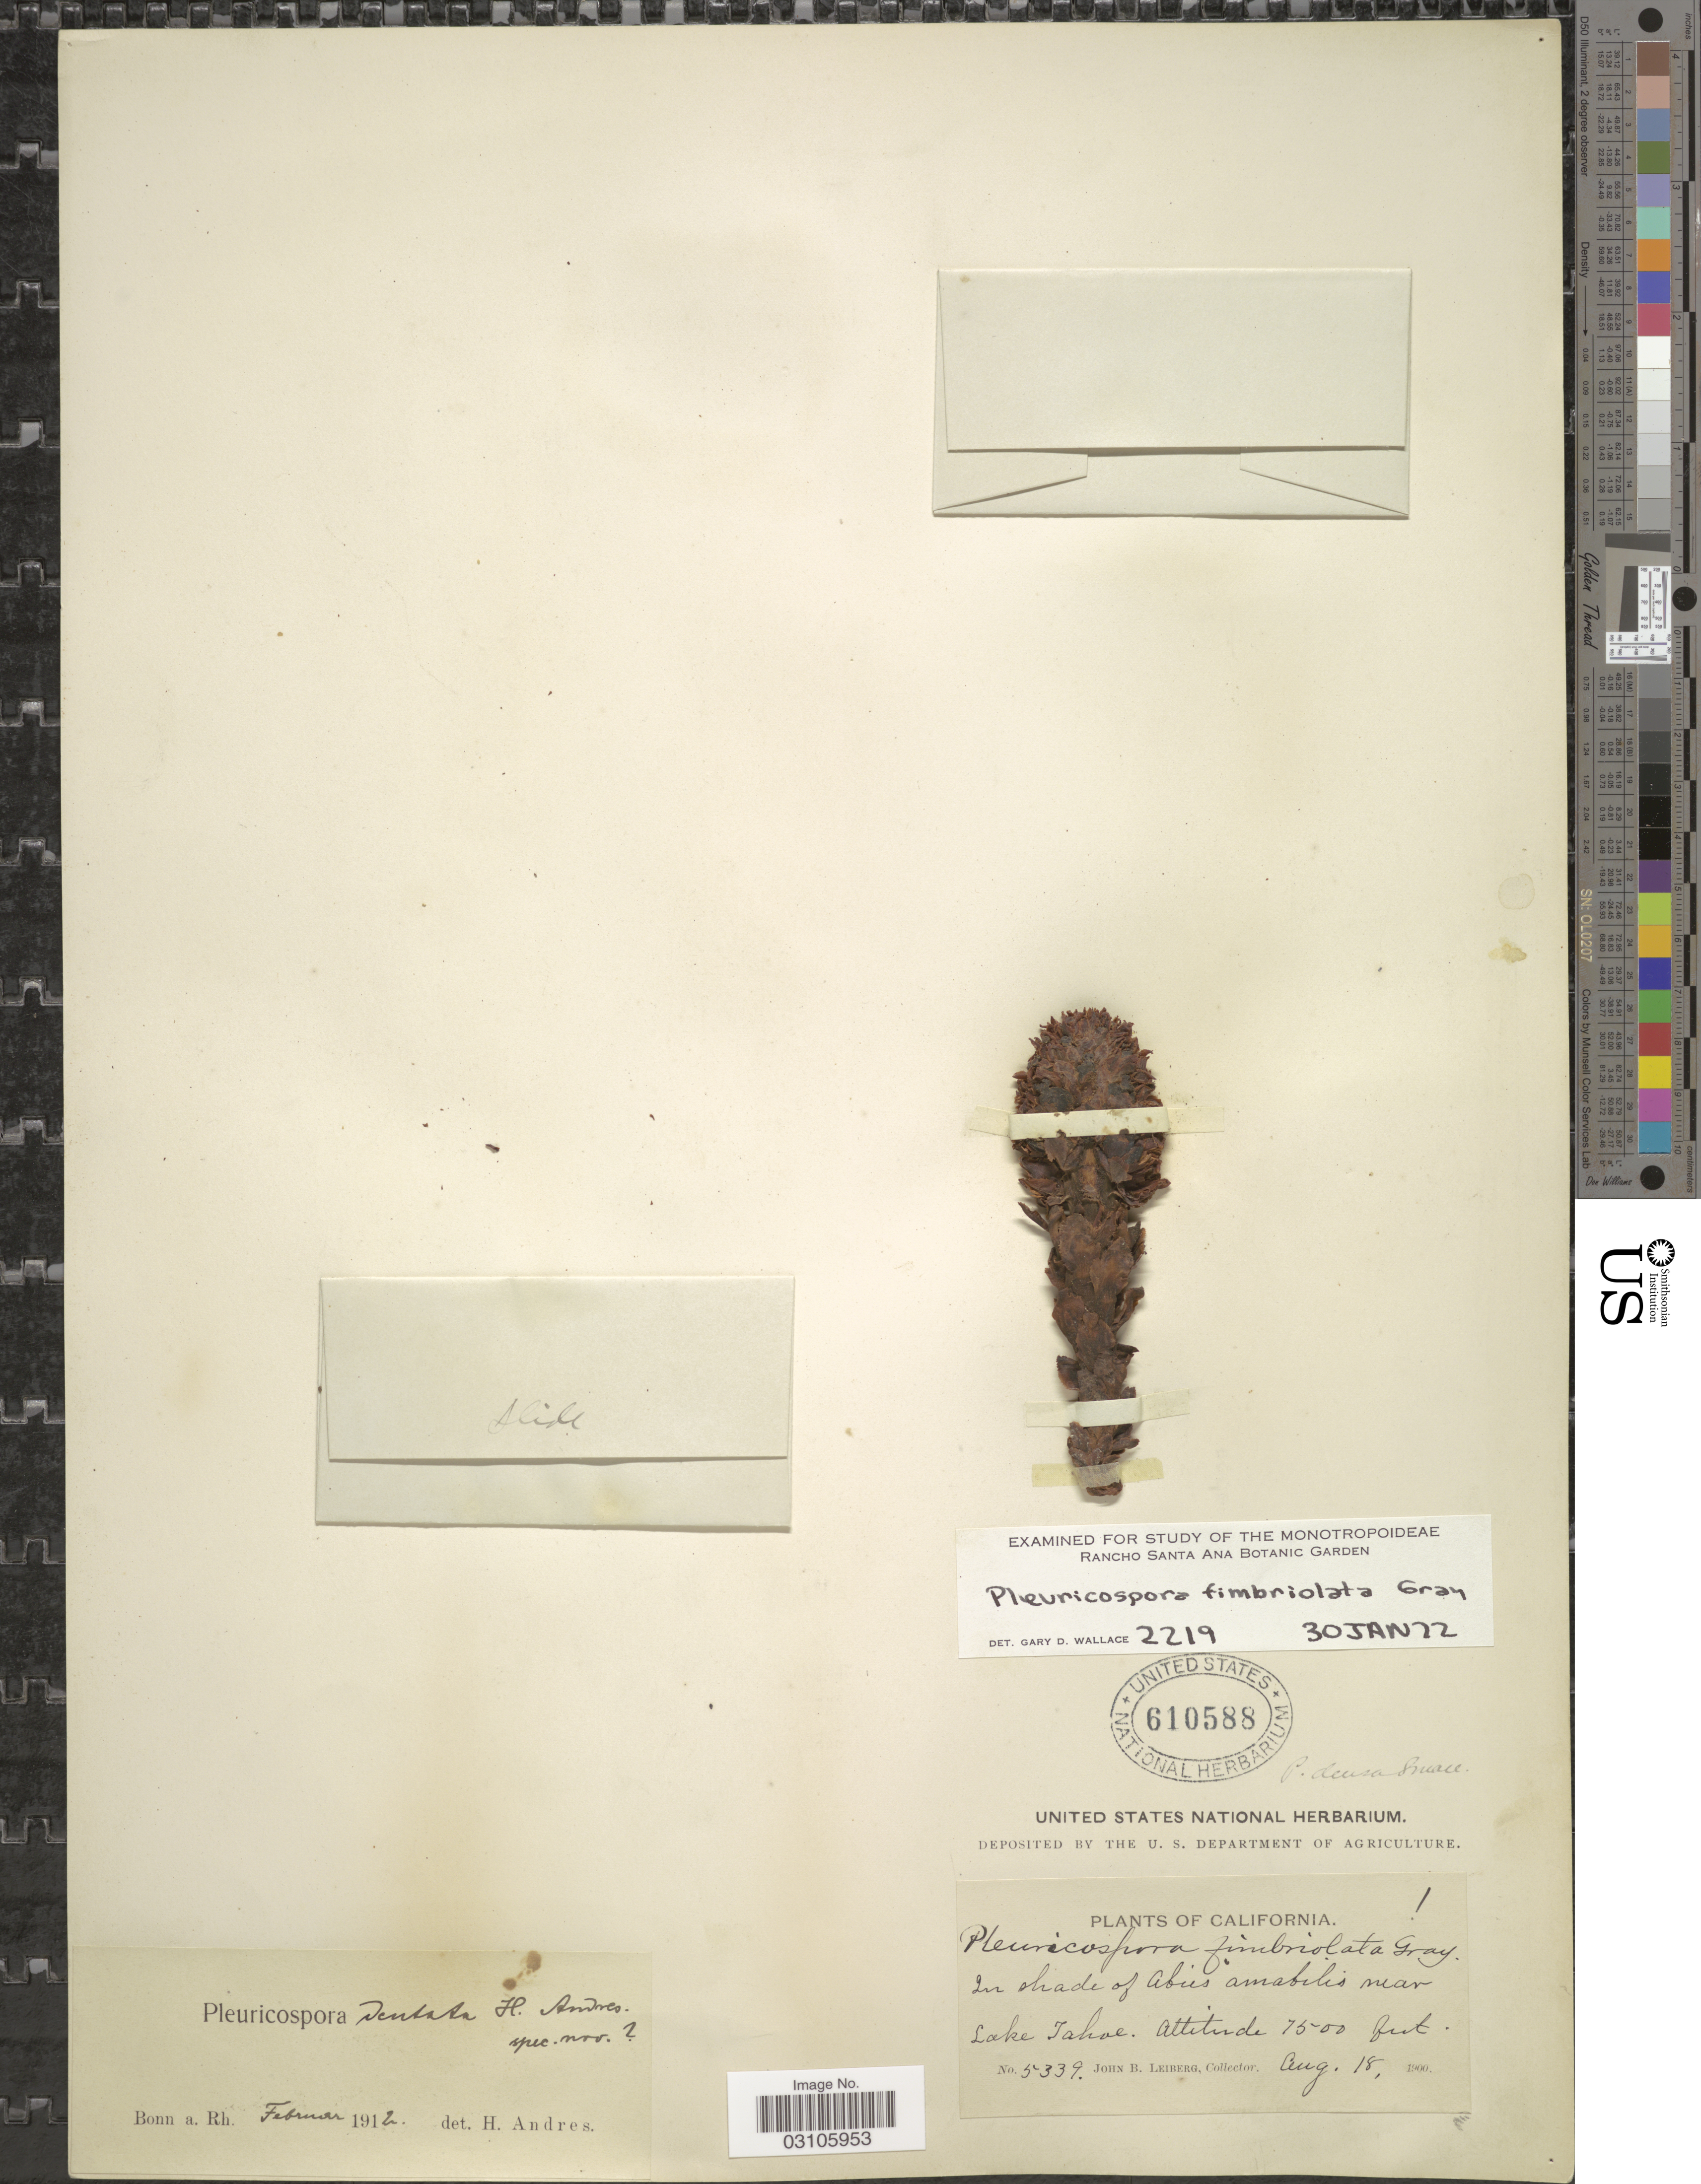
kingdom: Plantae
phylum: Tracheophyta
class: Magnoliopsida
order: Ericales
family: Ericaceae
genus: Pleuricospora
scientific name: Pleuricospora sp.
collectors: J. Leiberg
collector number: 5339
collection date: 1900-08-18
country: United States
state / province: California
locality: Near Lake Tahoe.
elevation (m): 2286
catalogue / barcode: US 610588